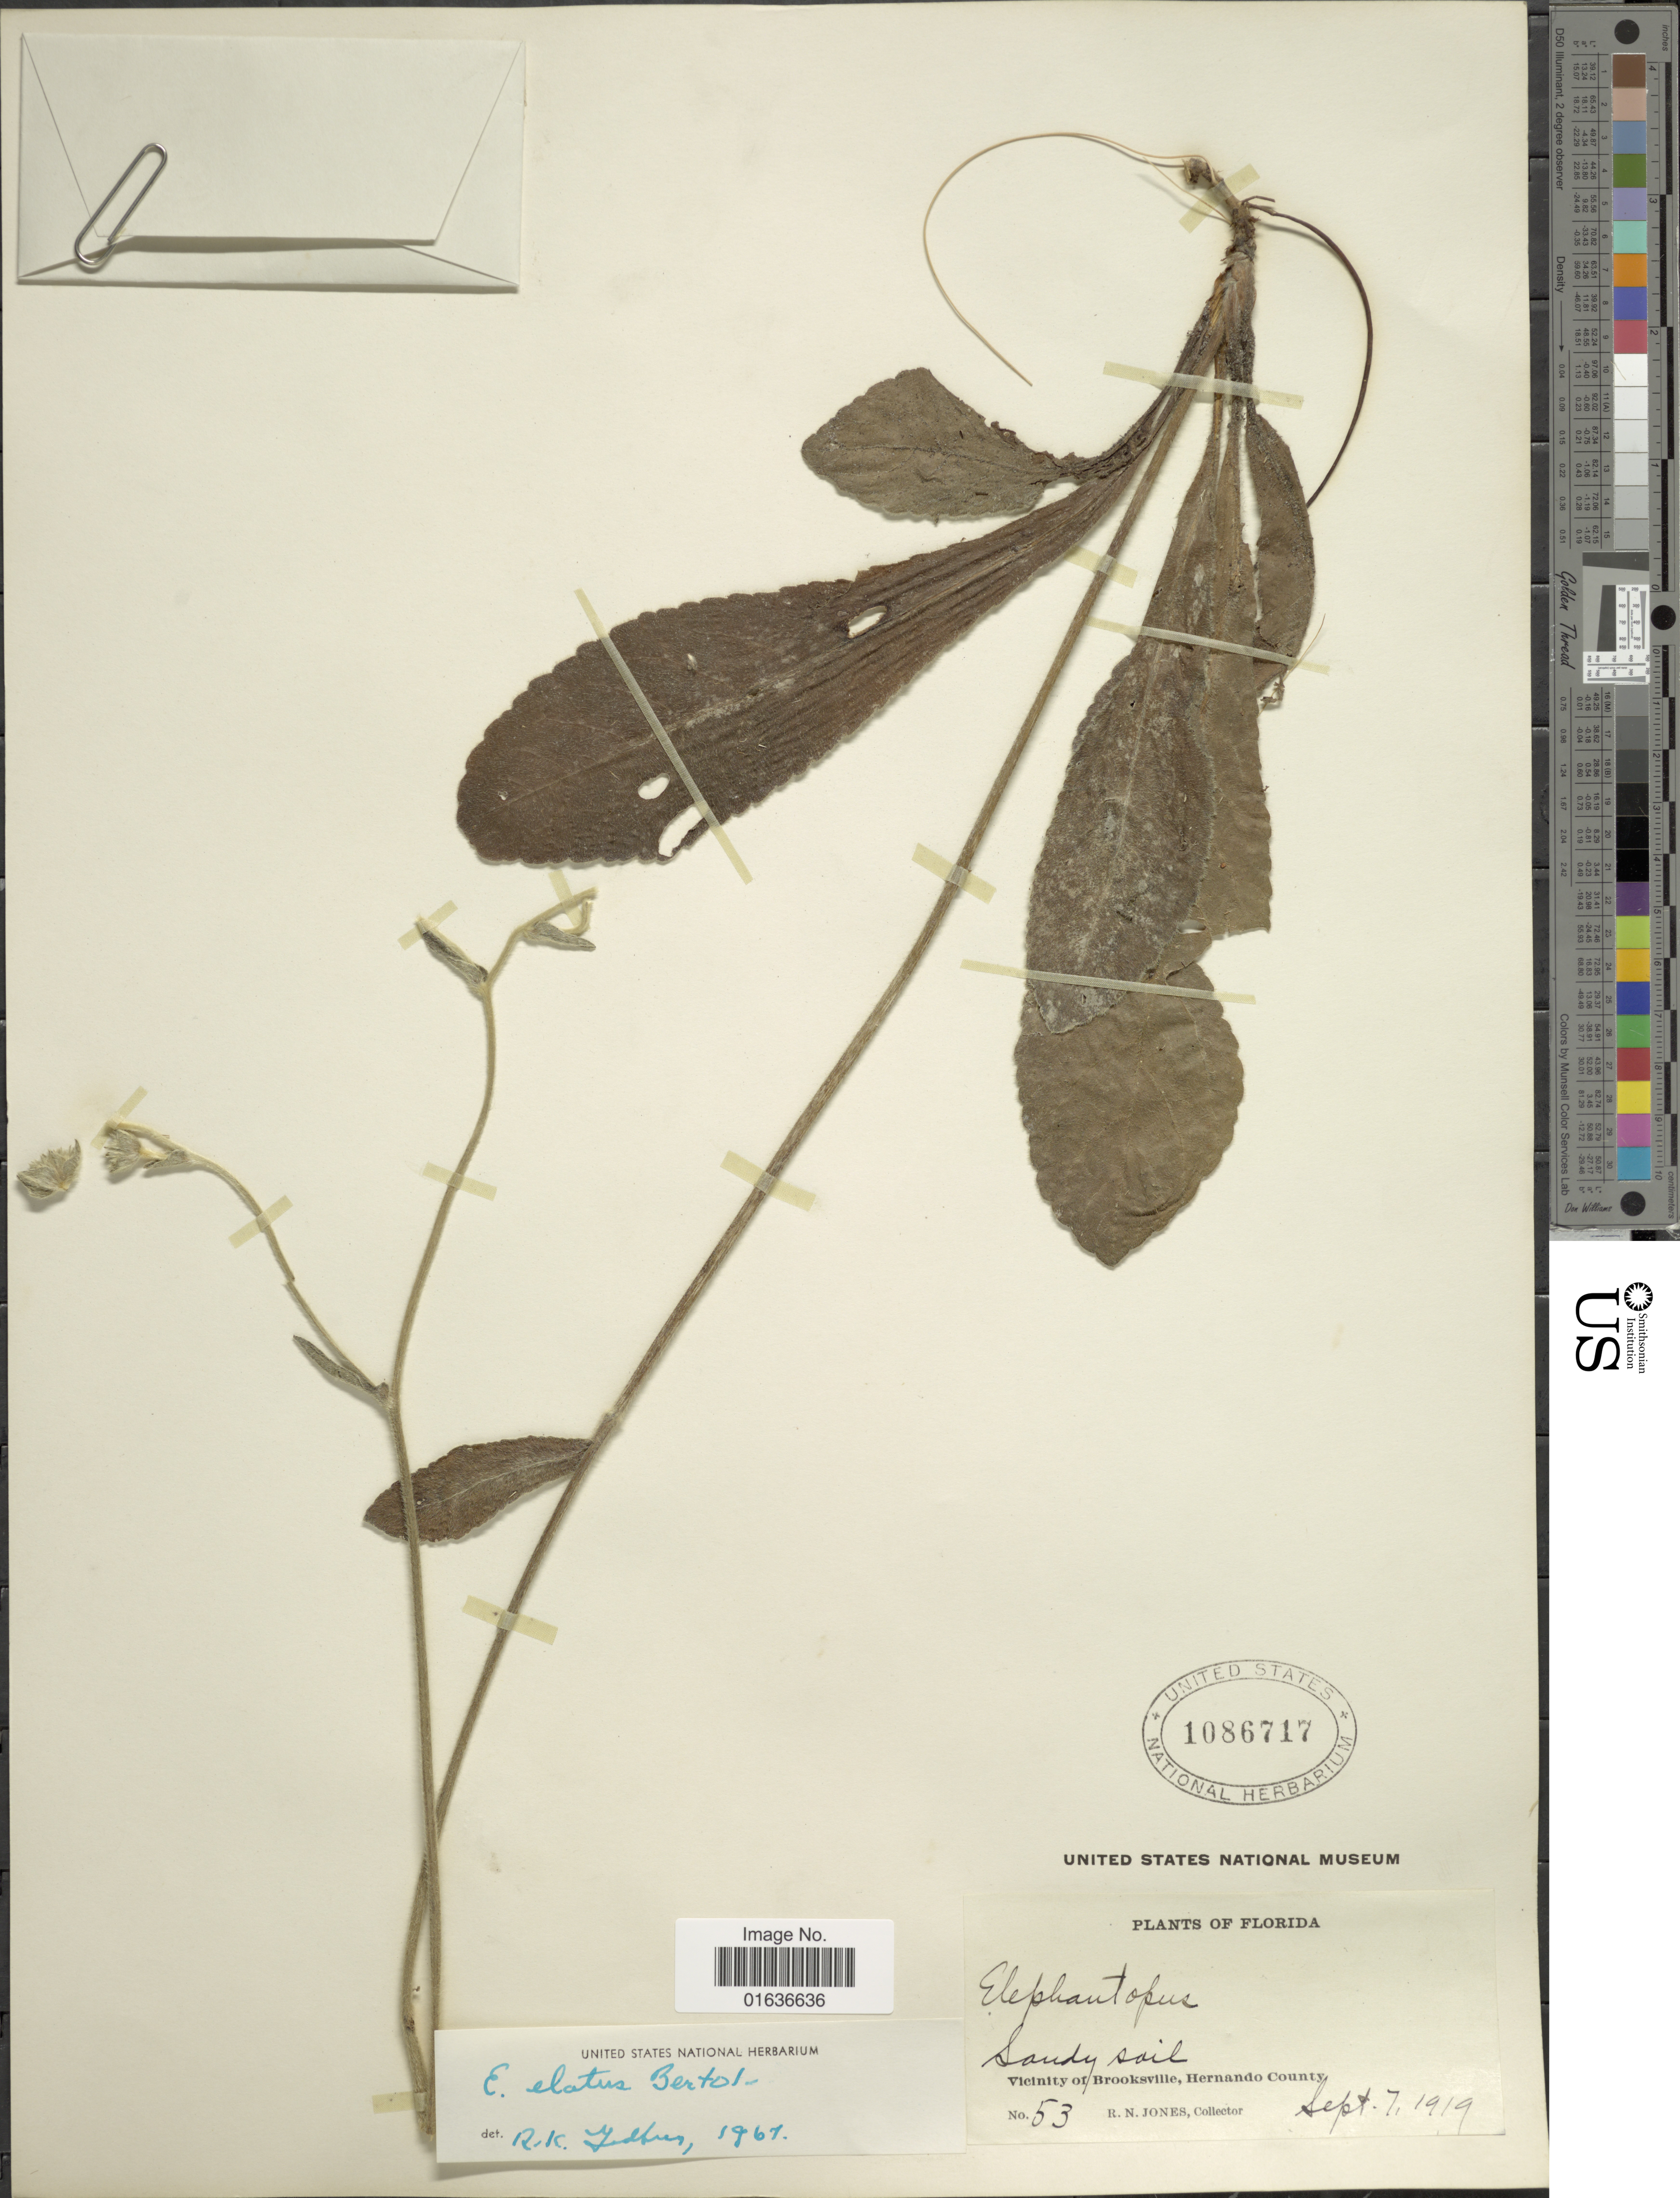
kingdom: Plantae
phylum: Tracheophyta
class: Magnoliopsida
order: Asterales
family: Asteraceae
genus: Elephantopus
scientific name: Elephantopus elatus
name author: Bertol.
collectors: R. N. Jones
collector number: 53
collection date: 1919-09-07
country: United States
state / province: Florida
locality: Vicinity of Brooksville, Hernando County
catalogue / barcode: US 1086717